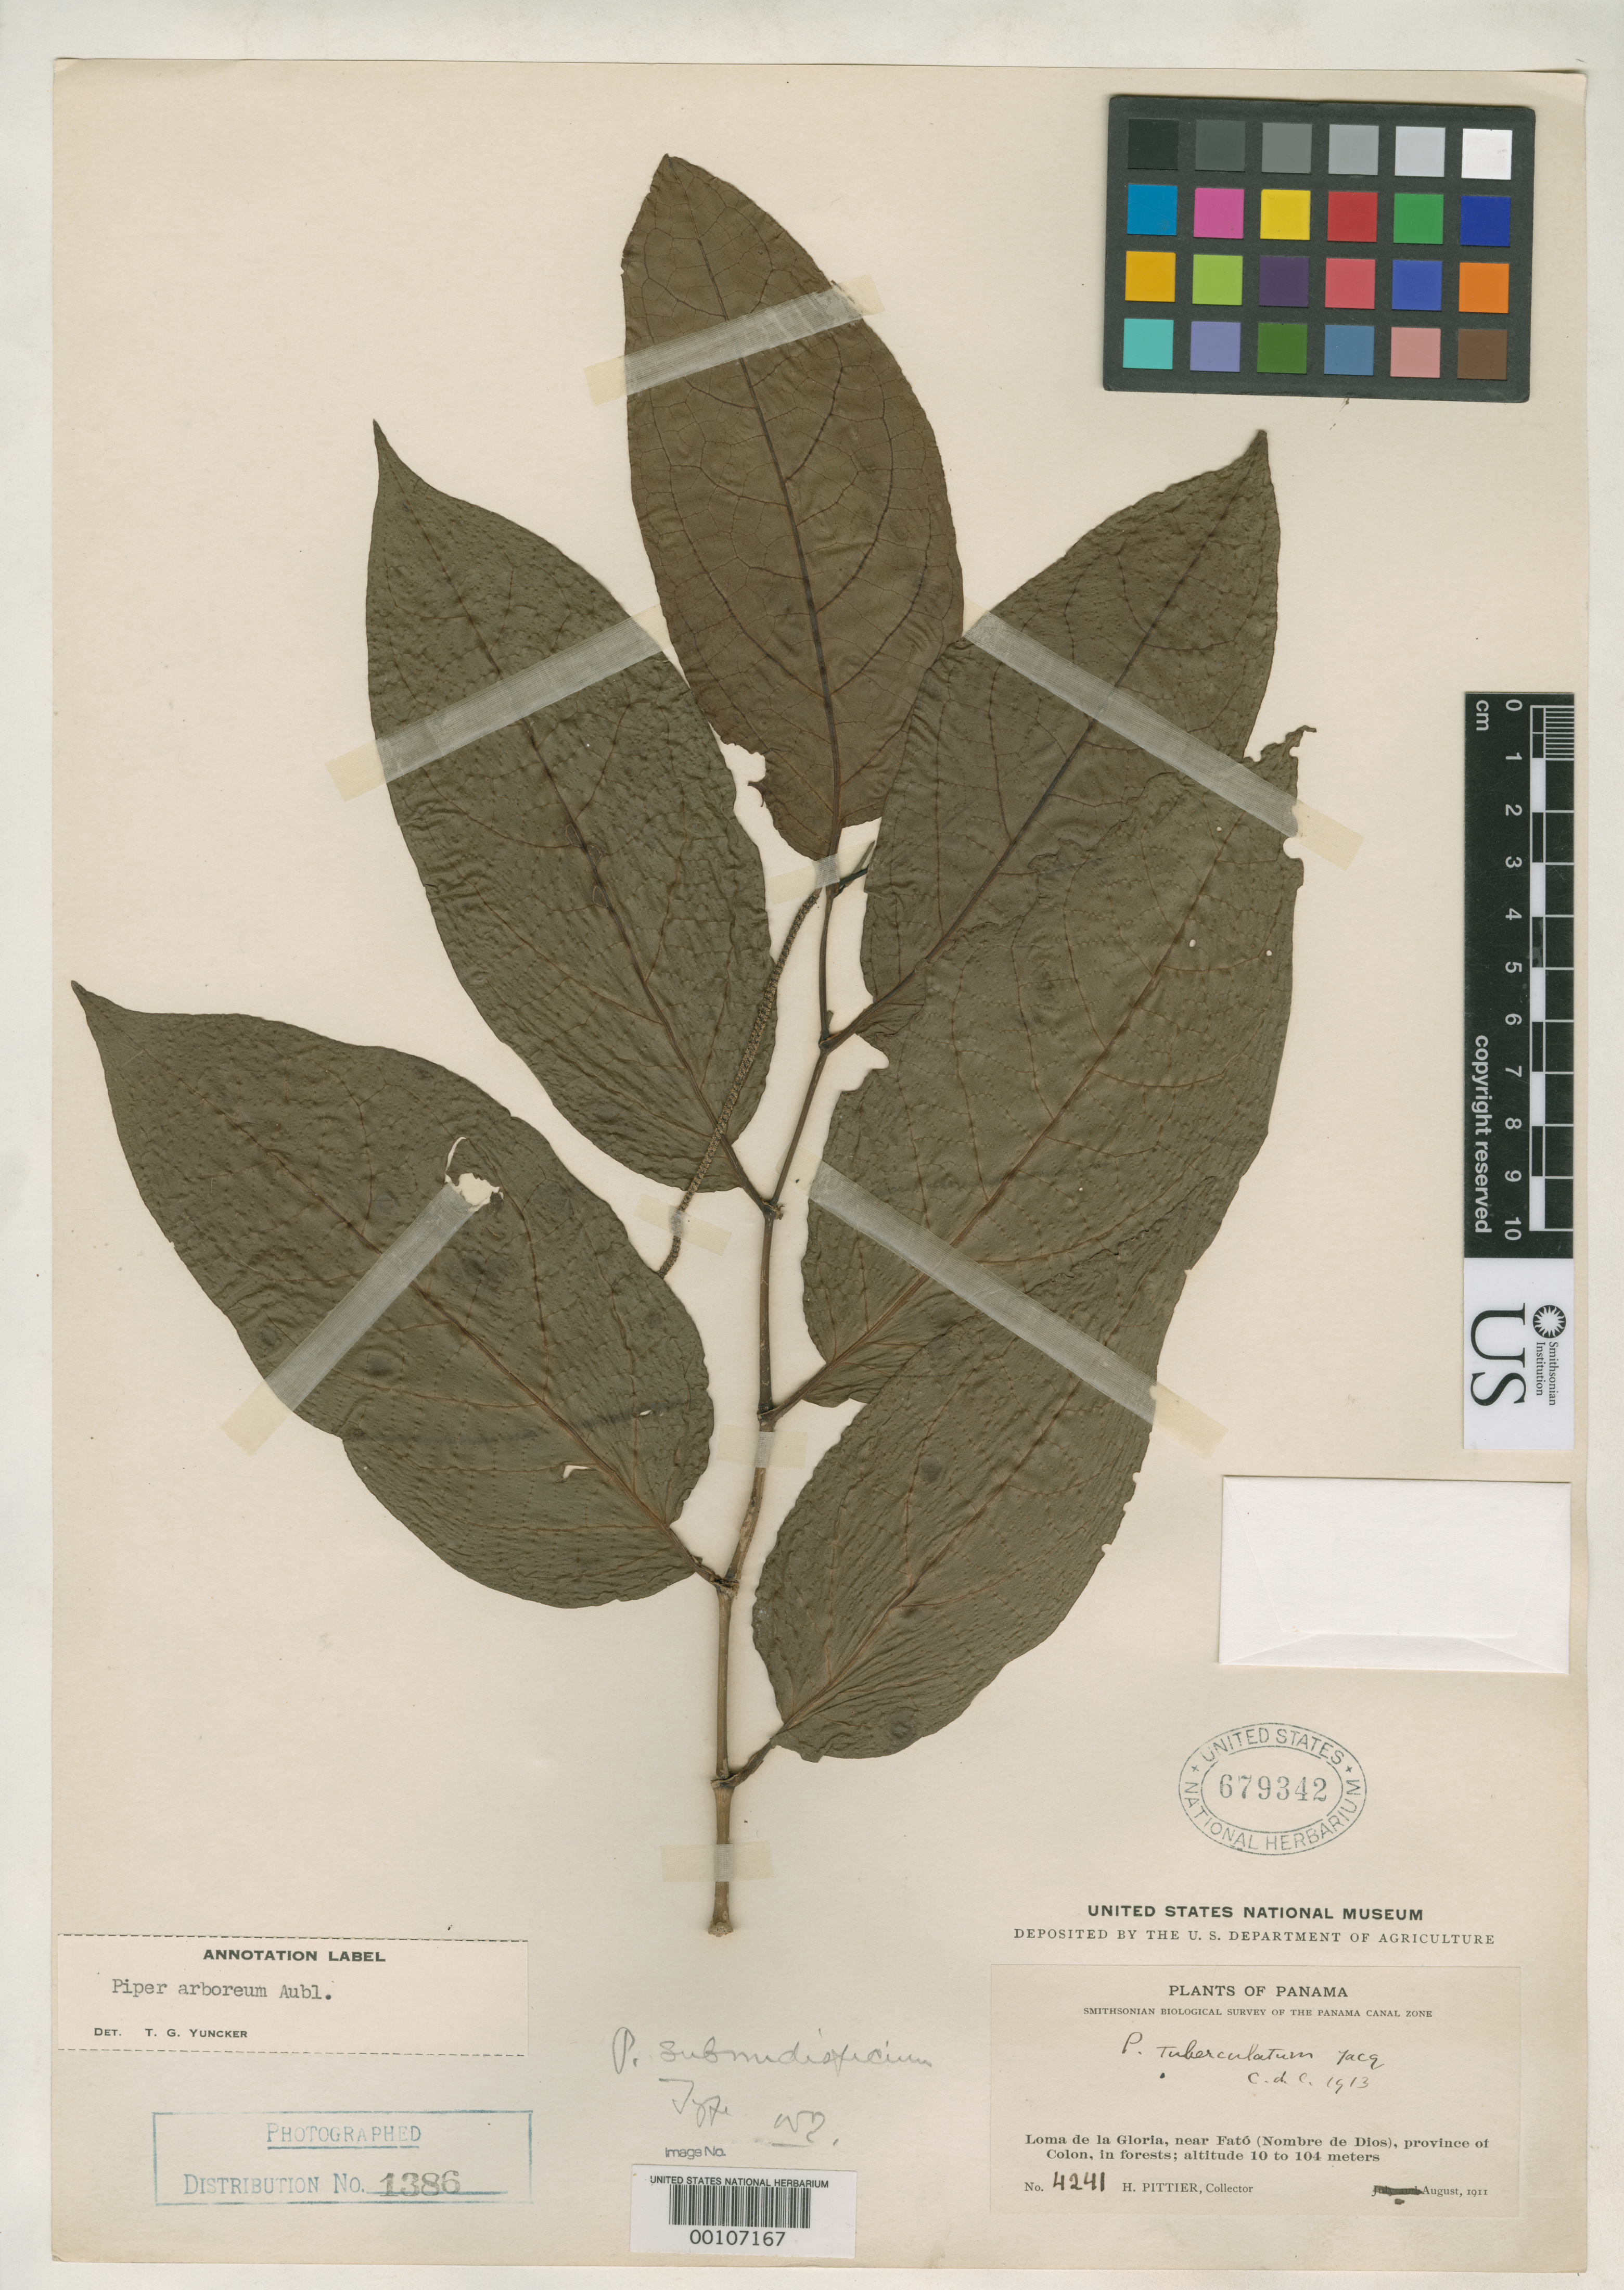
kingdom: Plantae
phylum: Tracheophyta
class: Magnoliopsida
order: Piperales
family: Piperaceae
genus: Piper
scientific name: Piper subnudispicum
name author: Trel.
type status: Holotype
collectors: H. F. Pittier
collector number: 4241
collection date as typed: Aug 1911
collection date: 1911-08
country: Panama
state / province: Colón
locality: Loma de La Gloria, near Fato.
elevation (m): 10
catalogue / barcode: US 679342